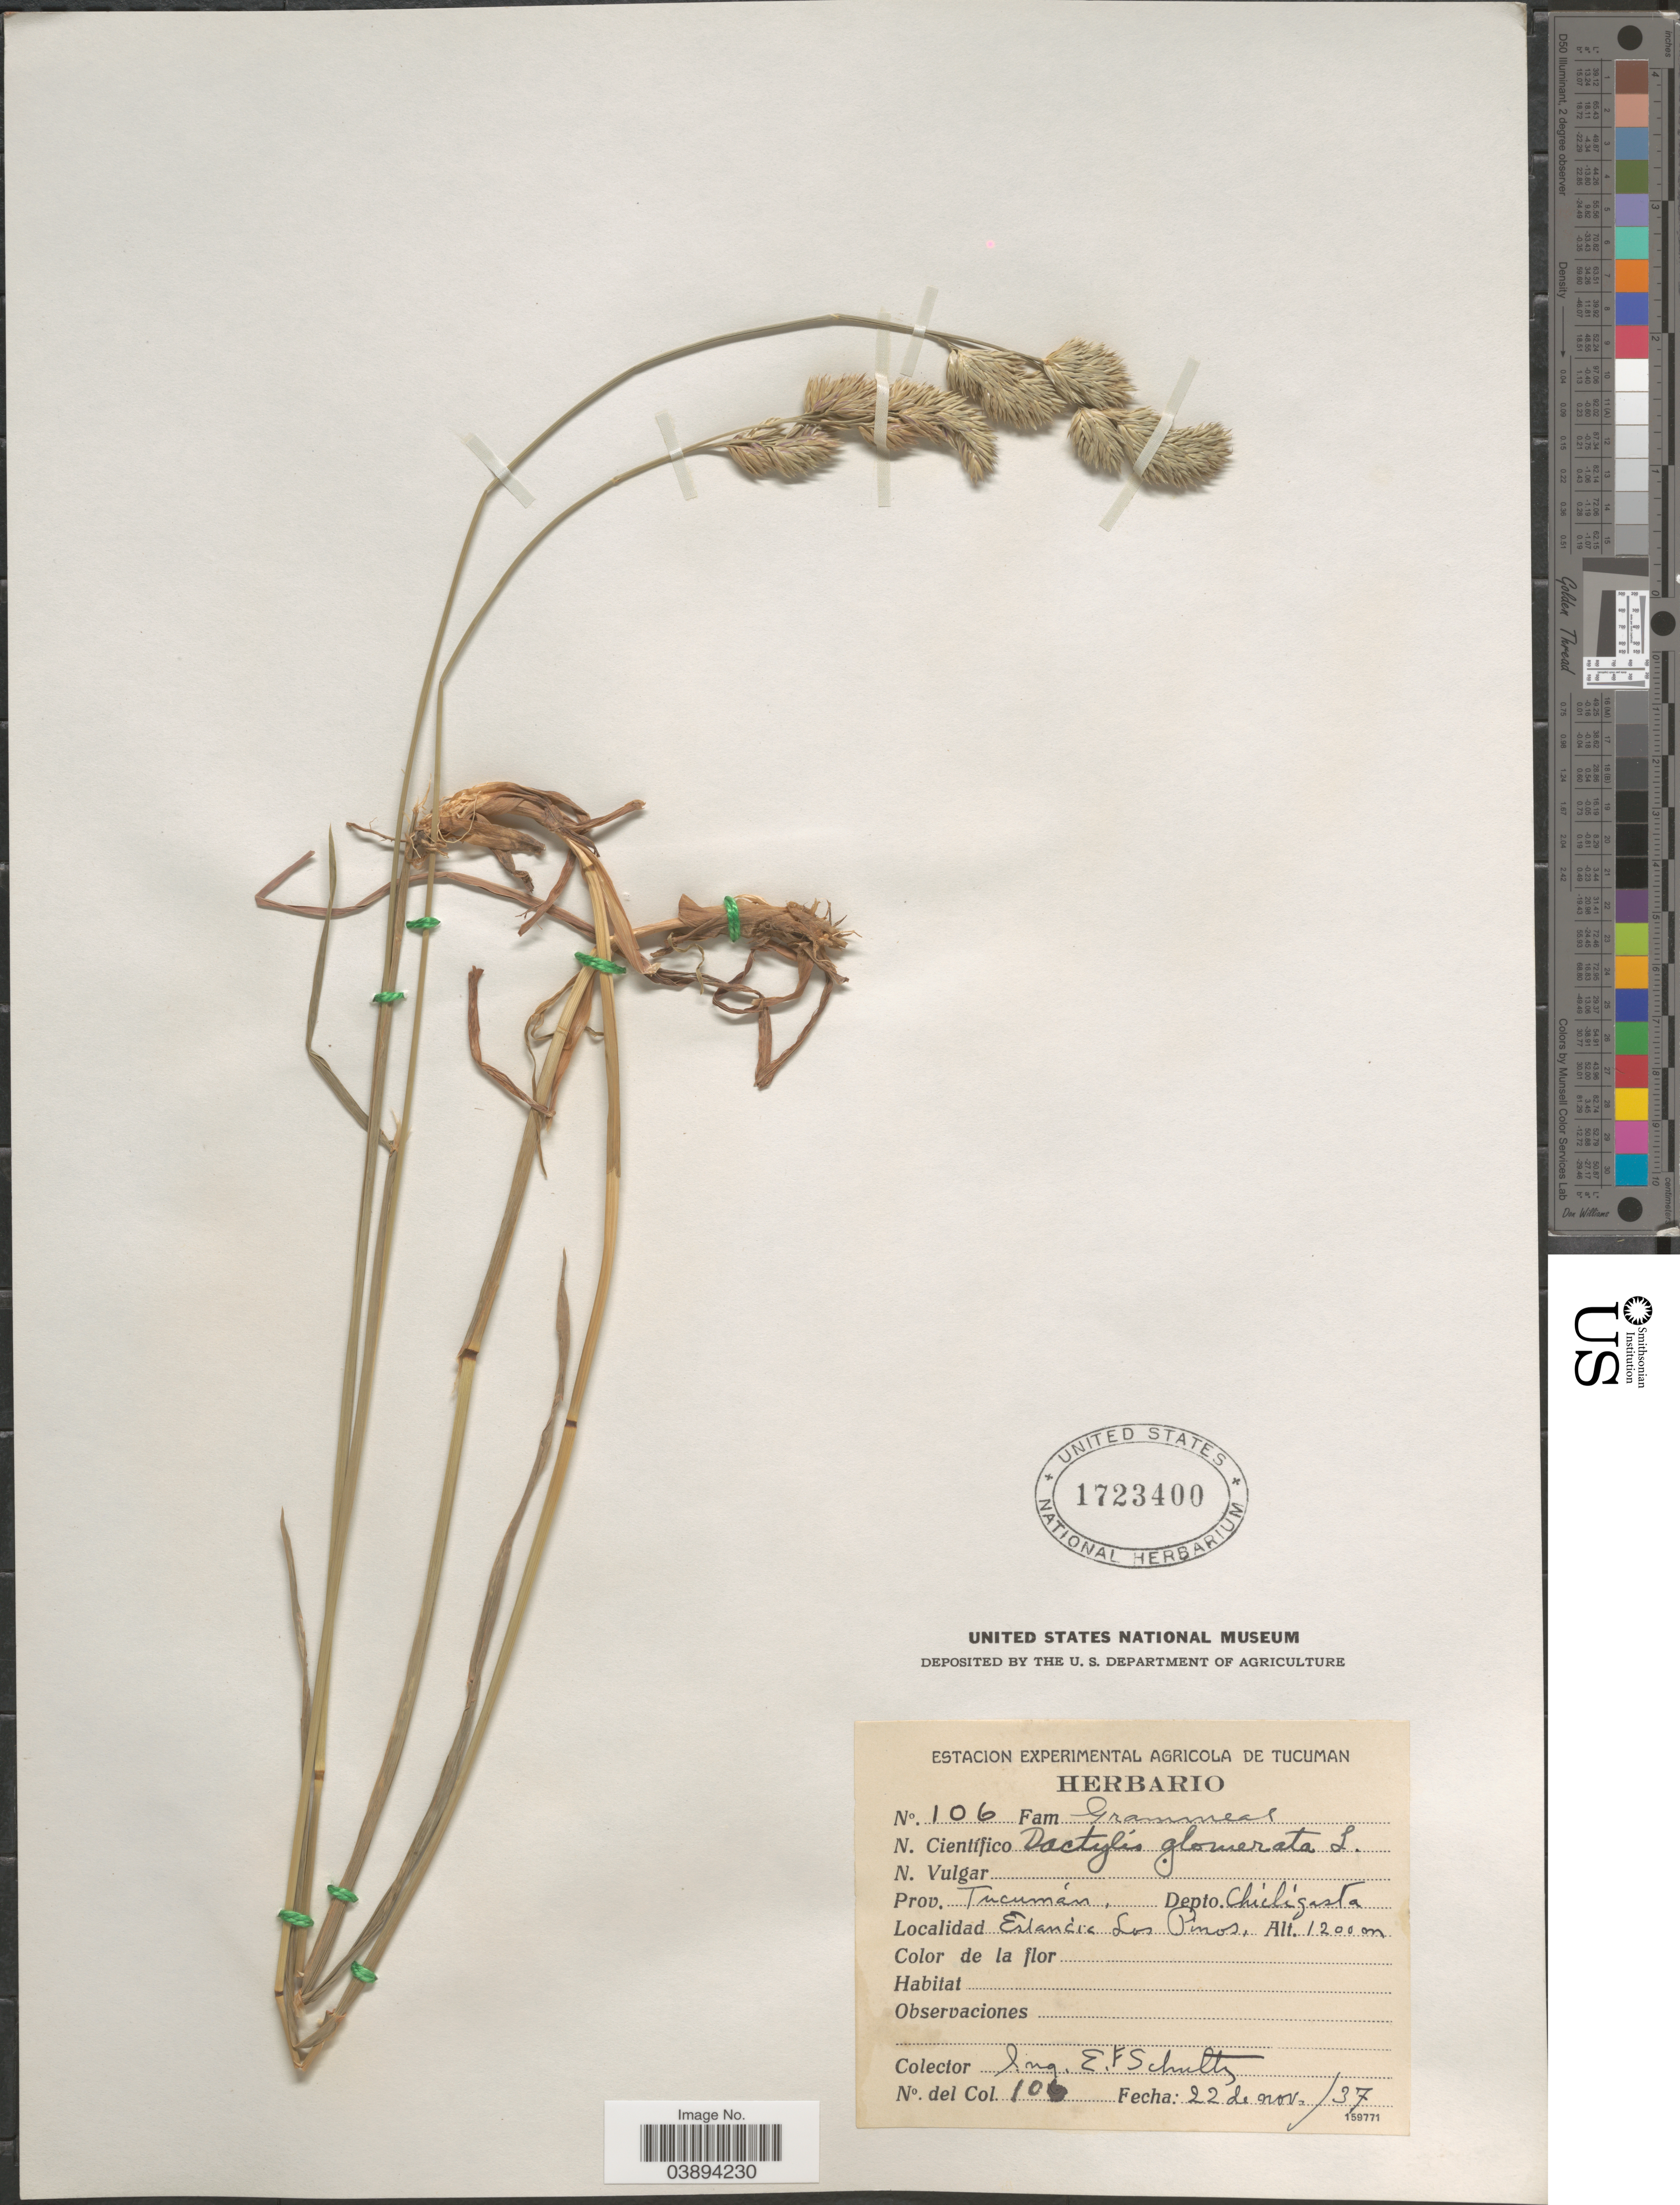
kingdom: Plantae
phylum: Tracheophyta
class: Liliopsida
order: Poales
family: Poaceae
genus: Dactylis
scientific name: Dactylis glomerata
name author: L.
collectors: E. Schultz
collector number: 10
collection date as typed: Transcribed d/m/y: 22/11/37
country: Argentina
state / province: Tucuman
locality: Depto. Chicligasta. Estancia Los Pinos.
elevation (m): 1200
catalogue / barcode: US 1723400